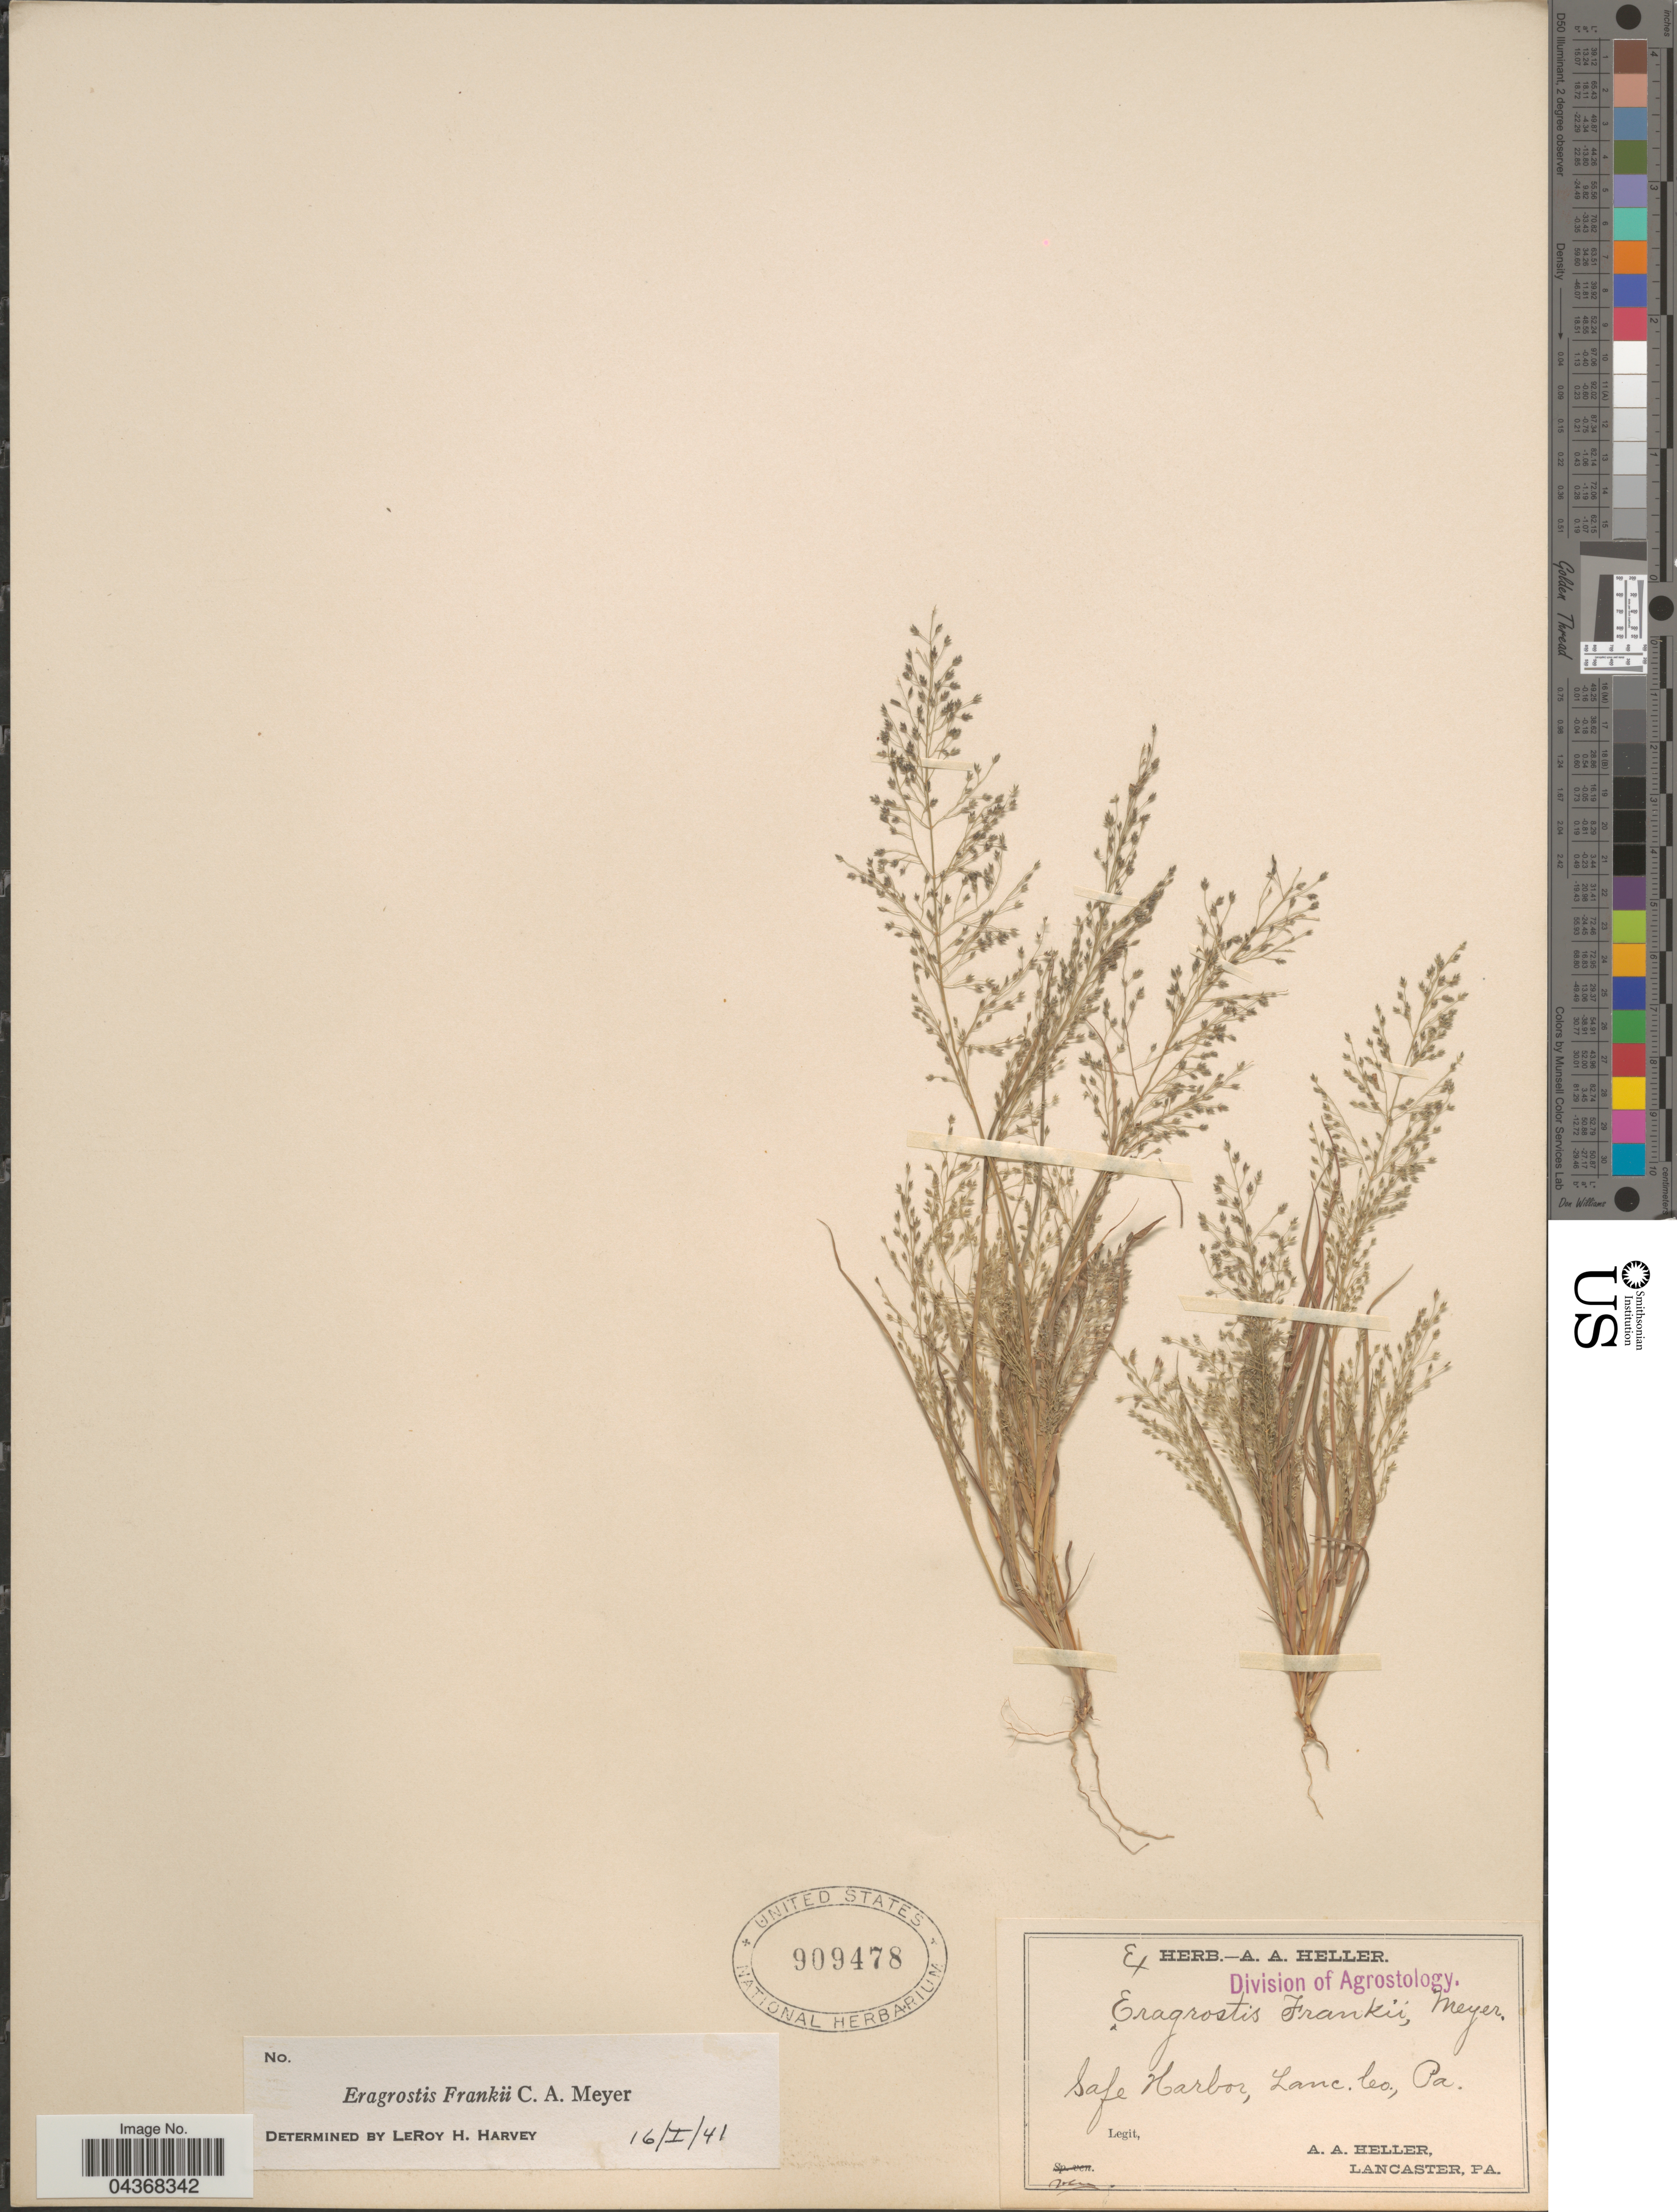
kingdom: Plantae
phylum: Tracheophyta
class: Liliopsida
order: Poales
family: Poaceae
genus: Eragrostis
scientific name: Eragrostis frankii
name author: C.A. Mey. ex Steud.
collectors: A. A. Heller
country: United States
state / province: Pennsylvania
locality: Safe Harbor, Lanc. Co.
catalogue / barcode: US 909478